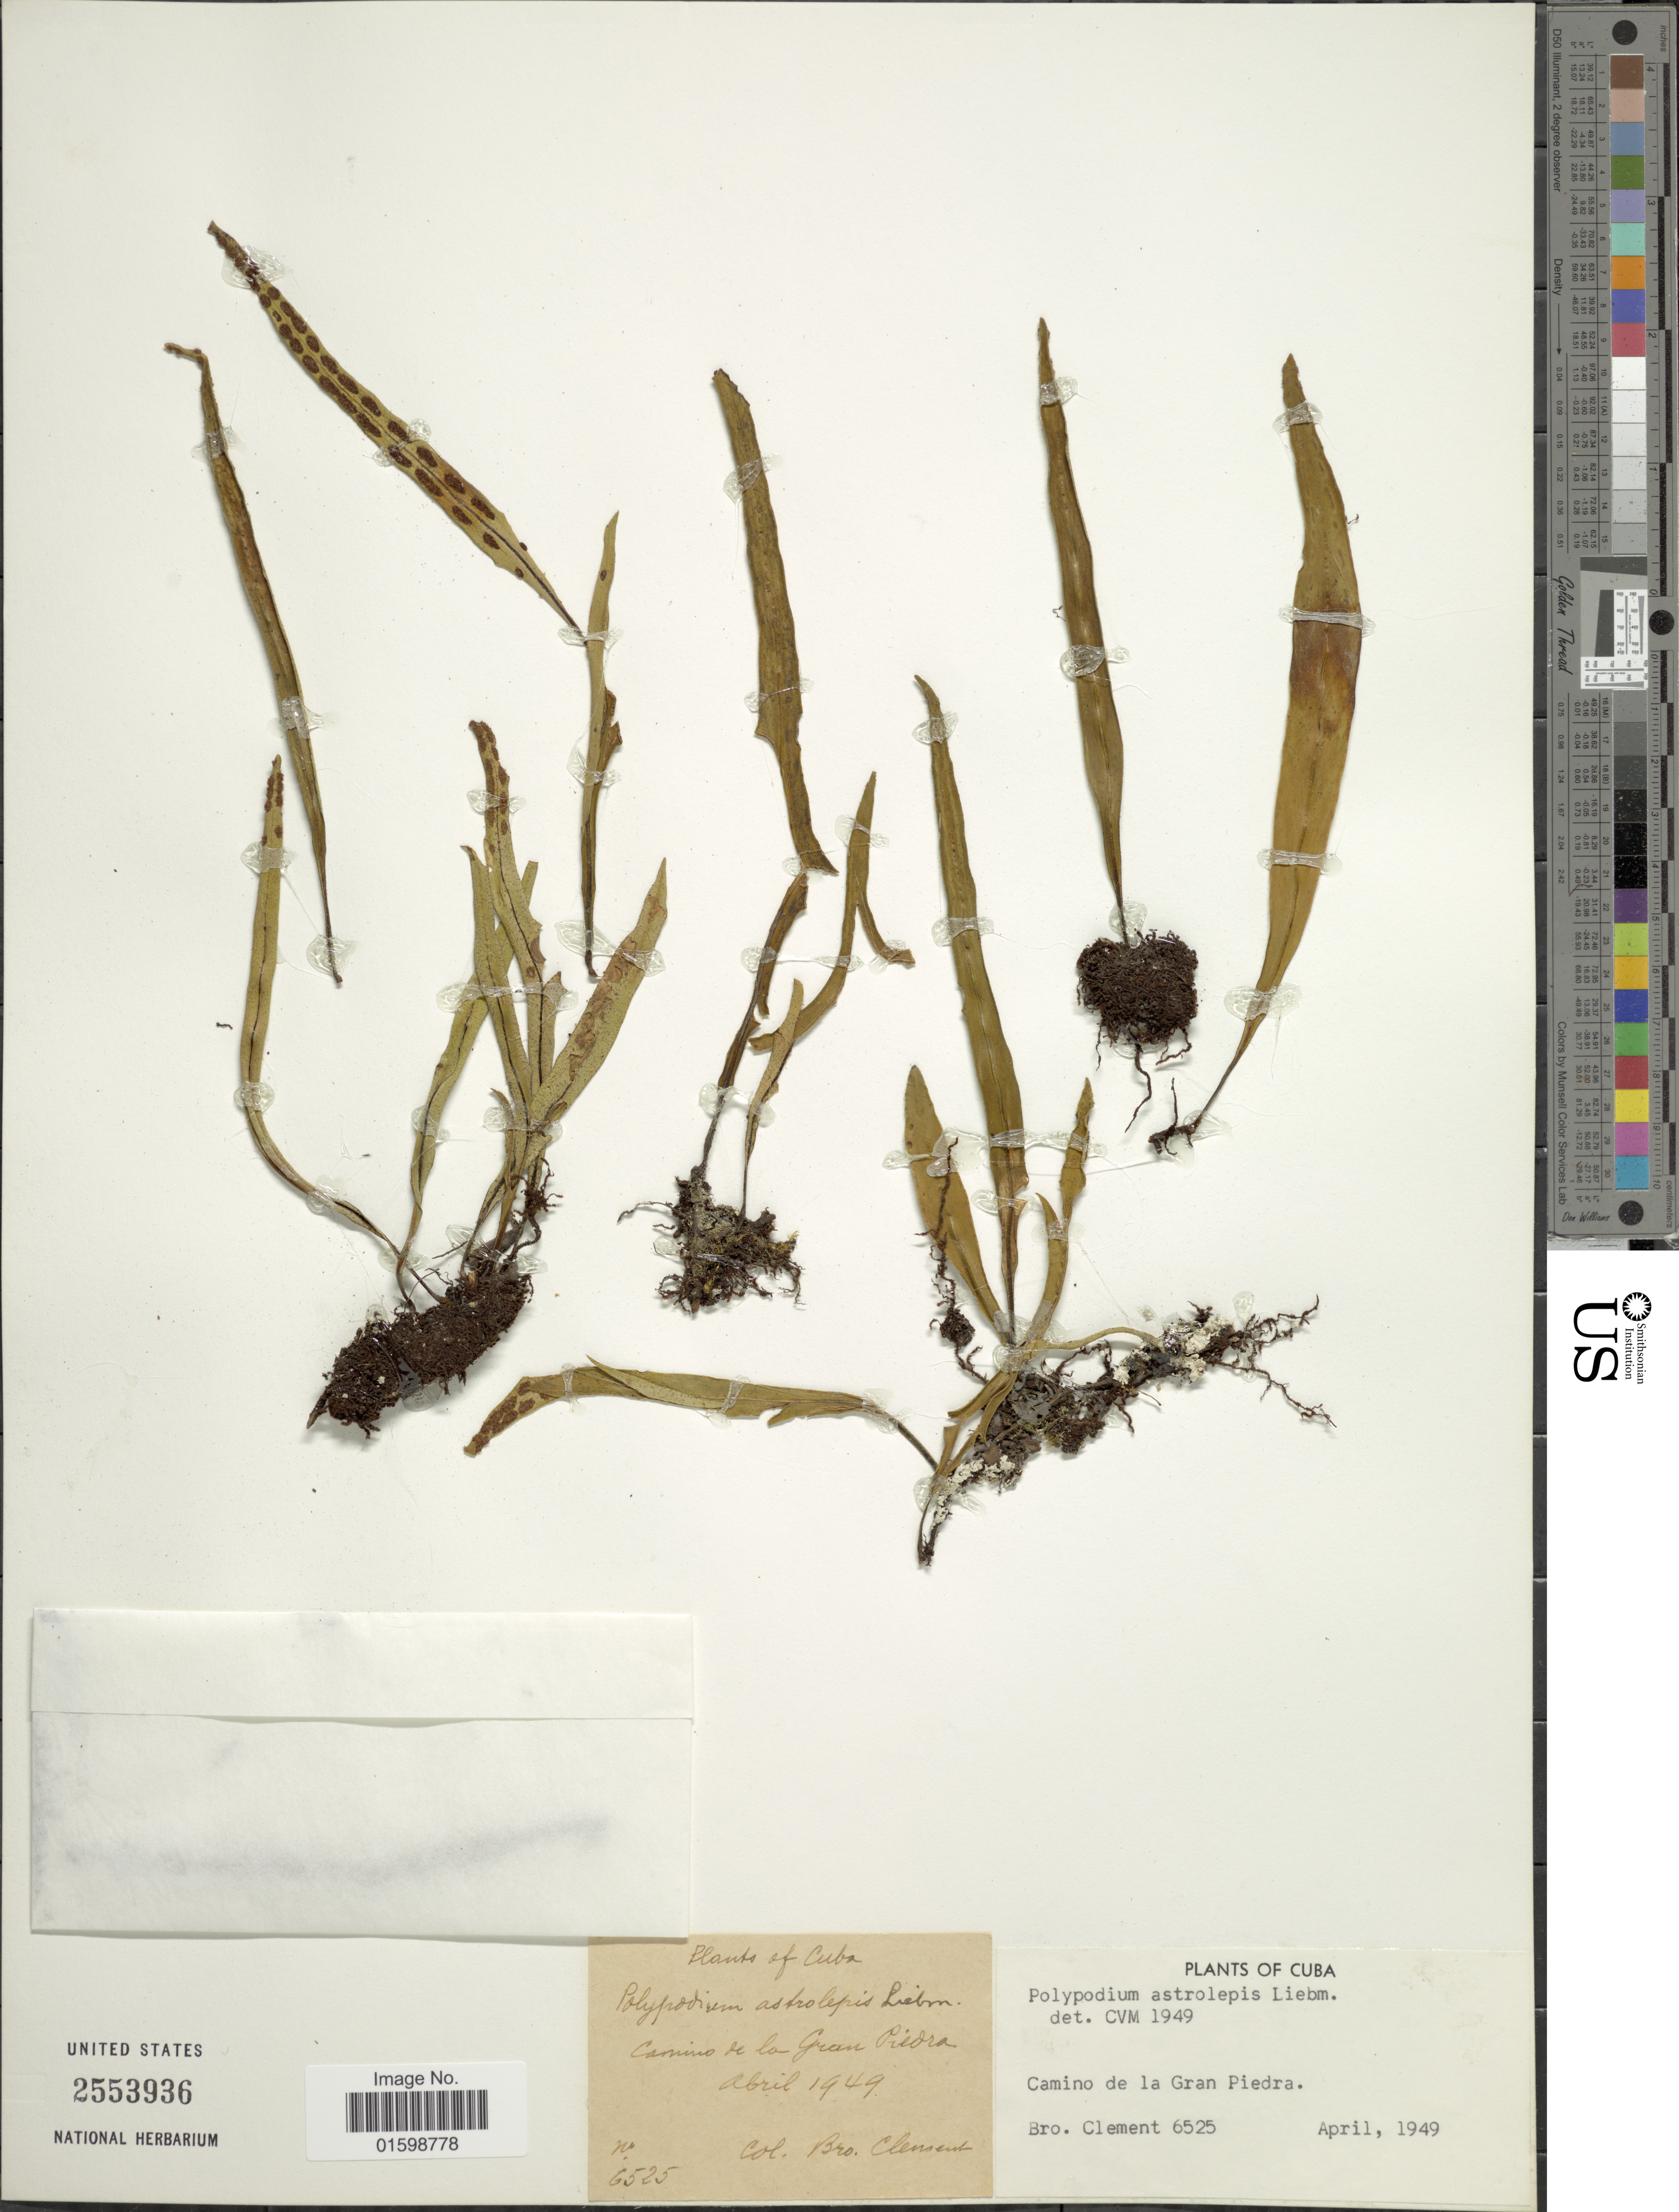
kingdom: Plantae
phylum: Tracheophyta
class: Polypodiopsida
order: Polypodiales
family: Polypodiaceae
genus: Pleopeltis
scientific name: Pleopeltis astrolepis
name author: (Liebm.) E. Fourn.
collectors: B. Clement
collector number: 6525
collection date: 1949-04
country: Cuba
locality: Camino de la Gran Piedra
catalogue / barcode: US 2553936